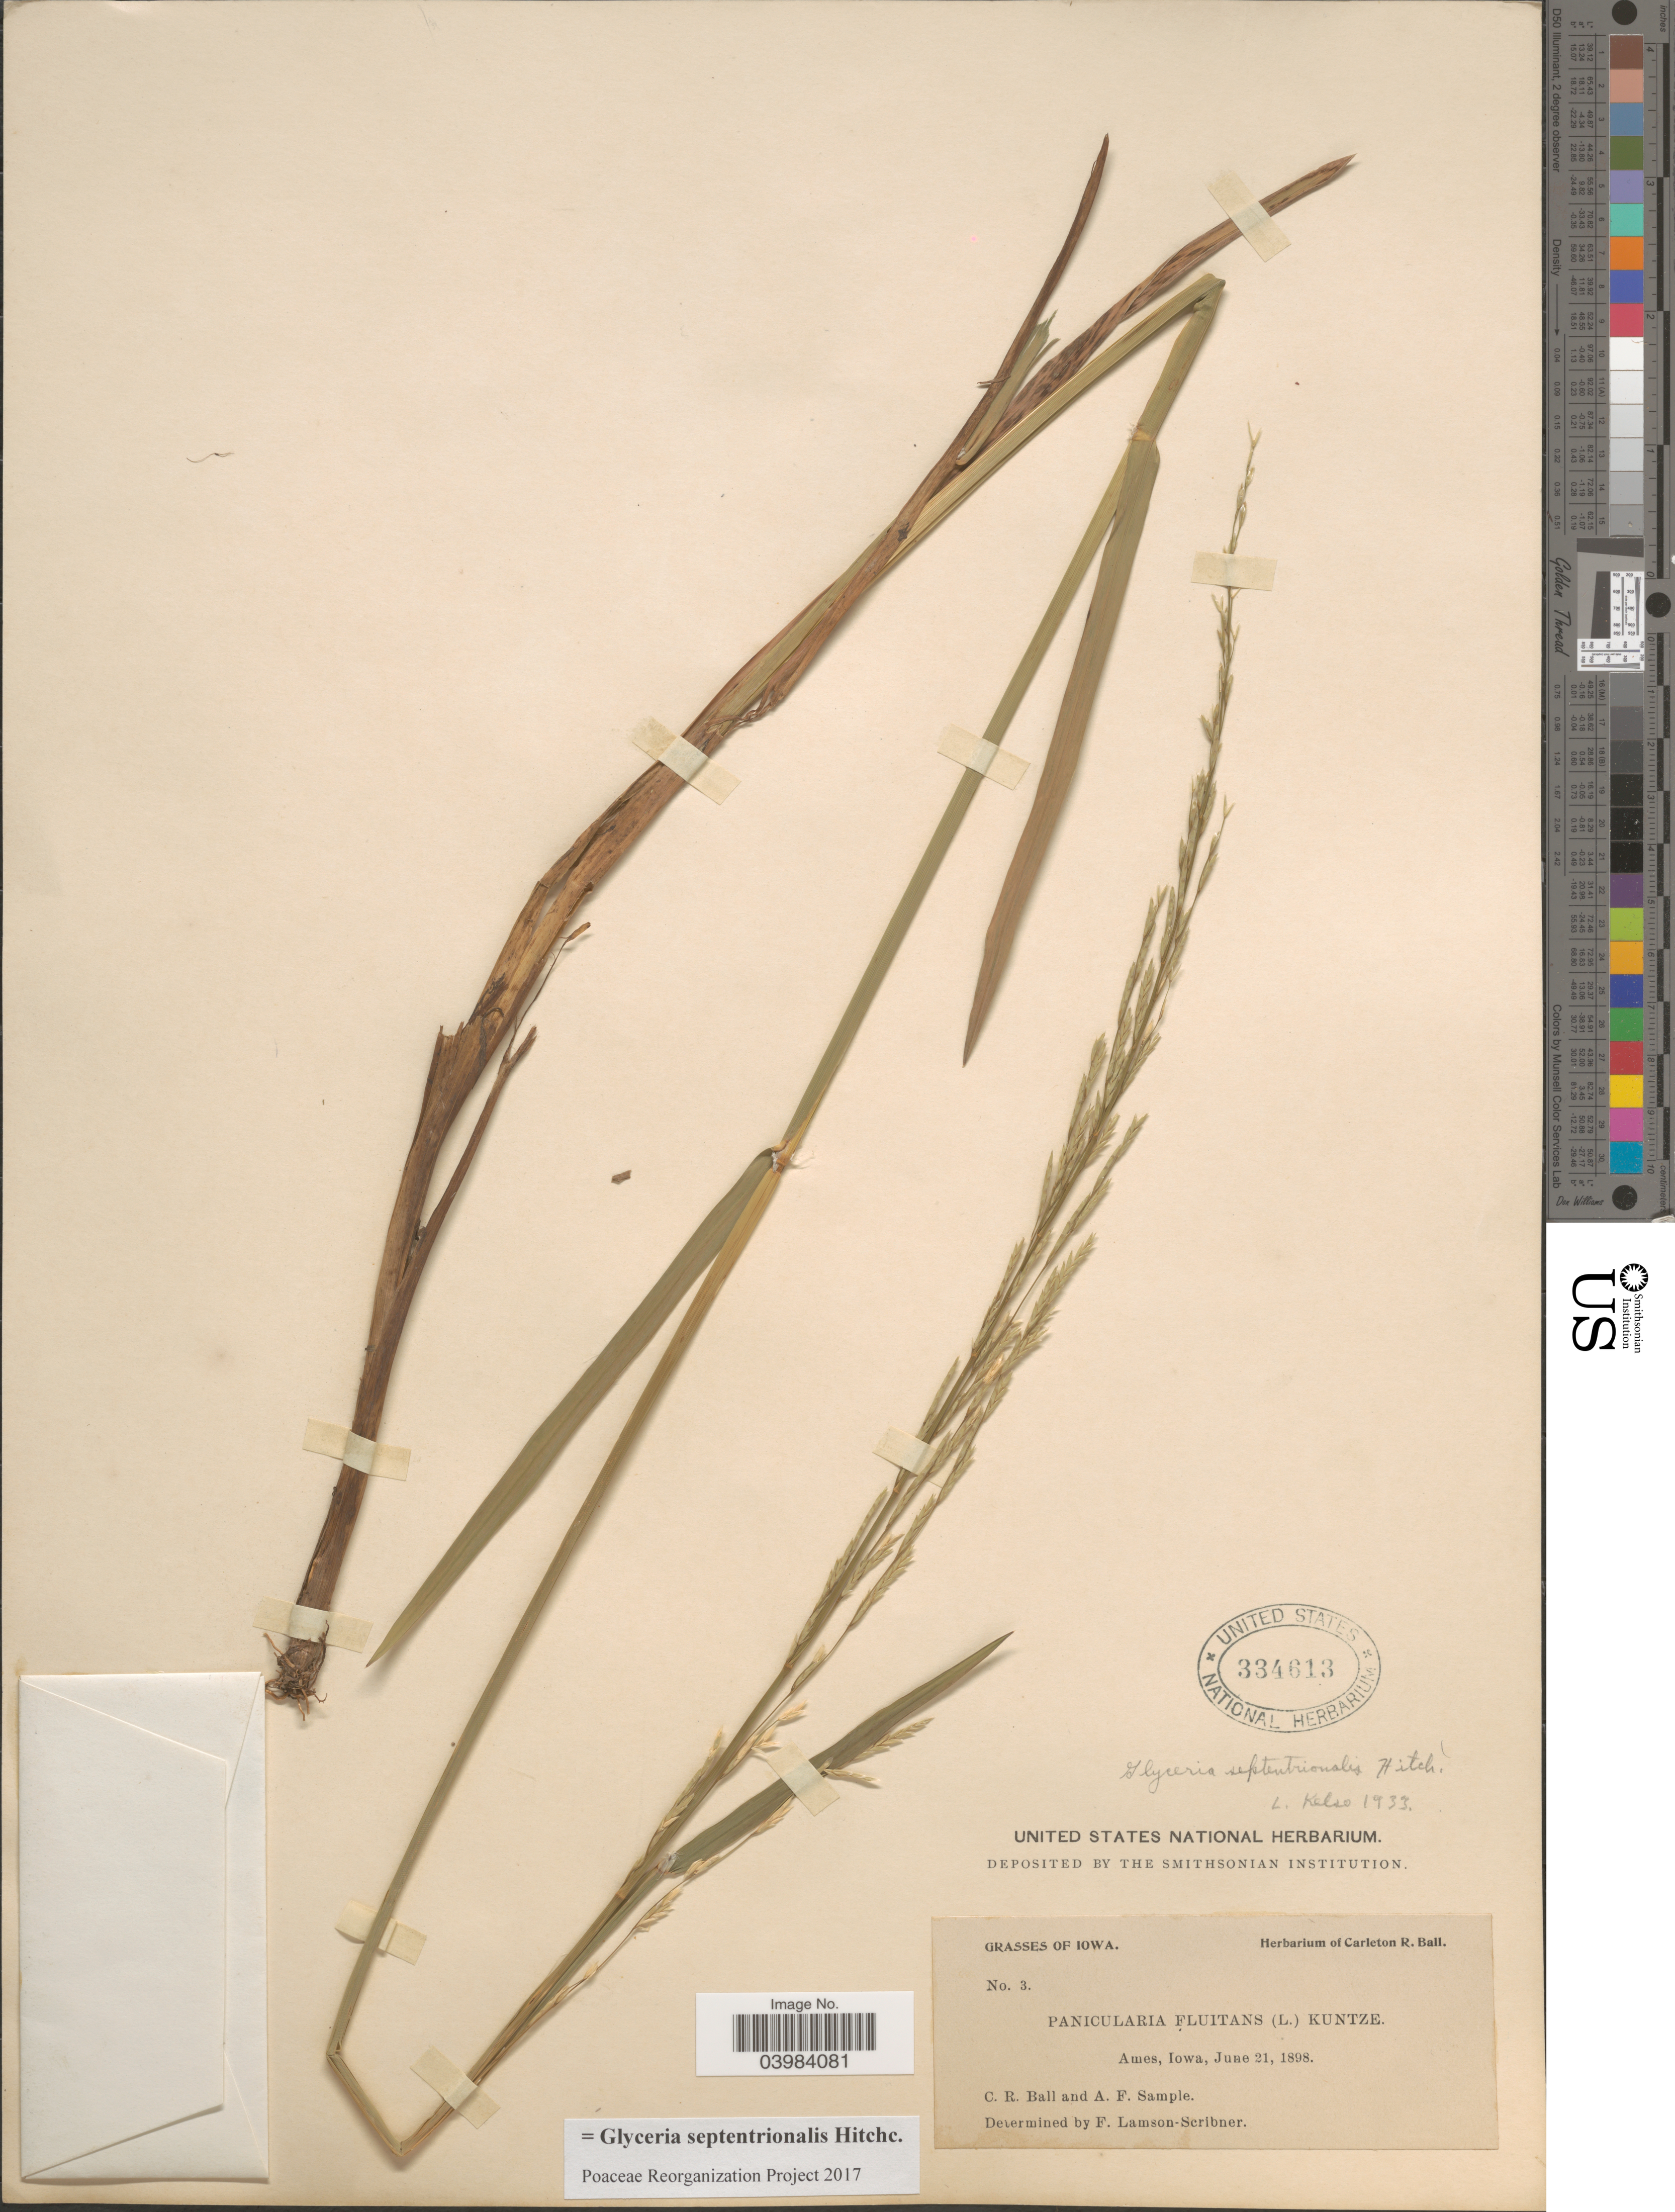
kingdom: Plantae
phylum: Tracheophyta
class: Liliopsida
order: Poales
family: Poaceae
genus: Glyceria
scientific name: Glyceria septentrionalis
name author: Hitchc.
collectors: C. R. Ball & A. Sample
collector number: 3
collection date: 1898-06-21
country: United States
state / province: Iowa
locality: Ames.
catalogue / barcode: US 334613